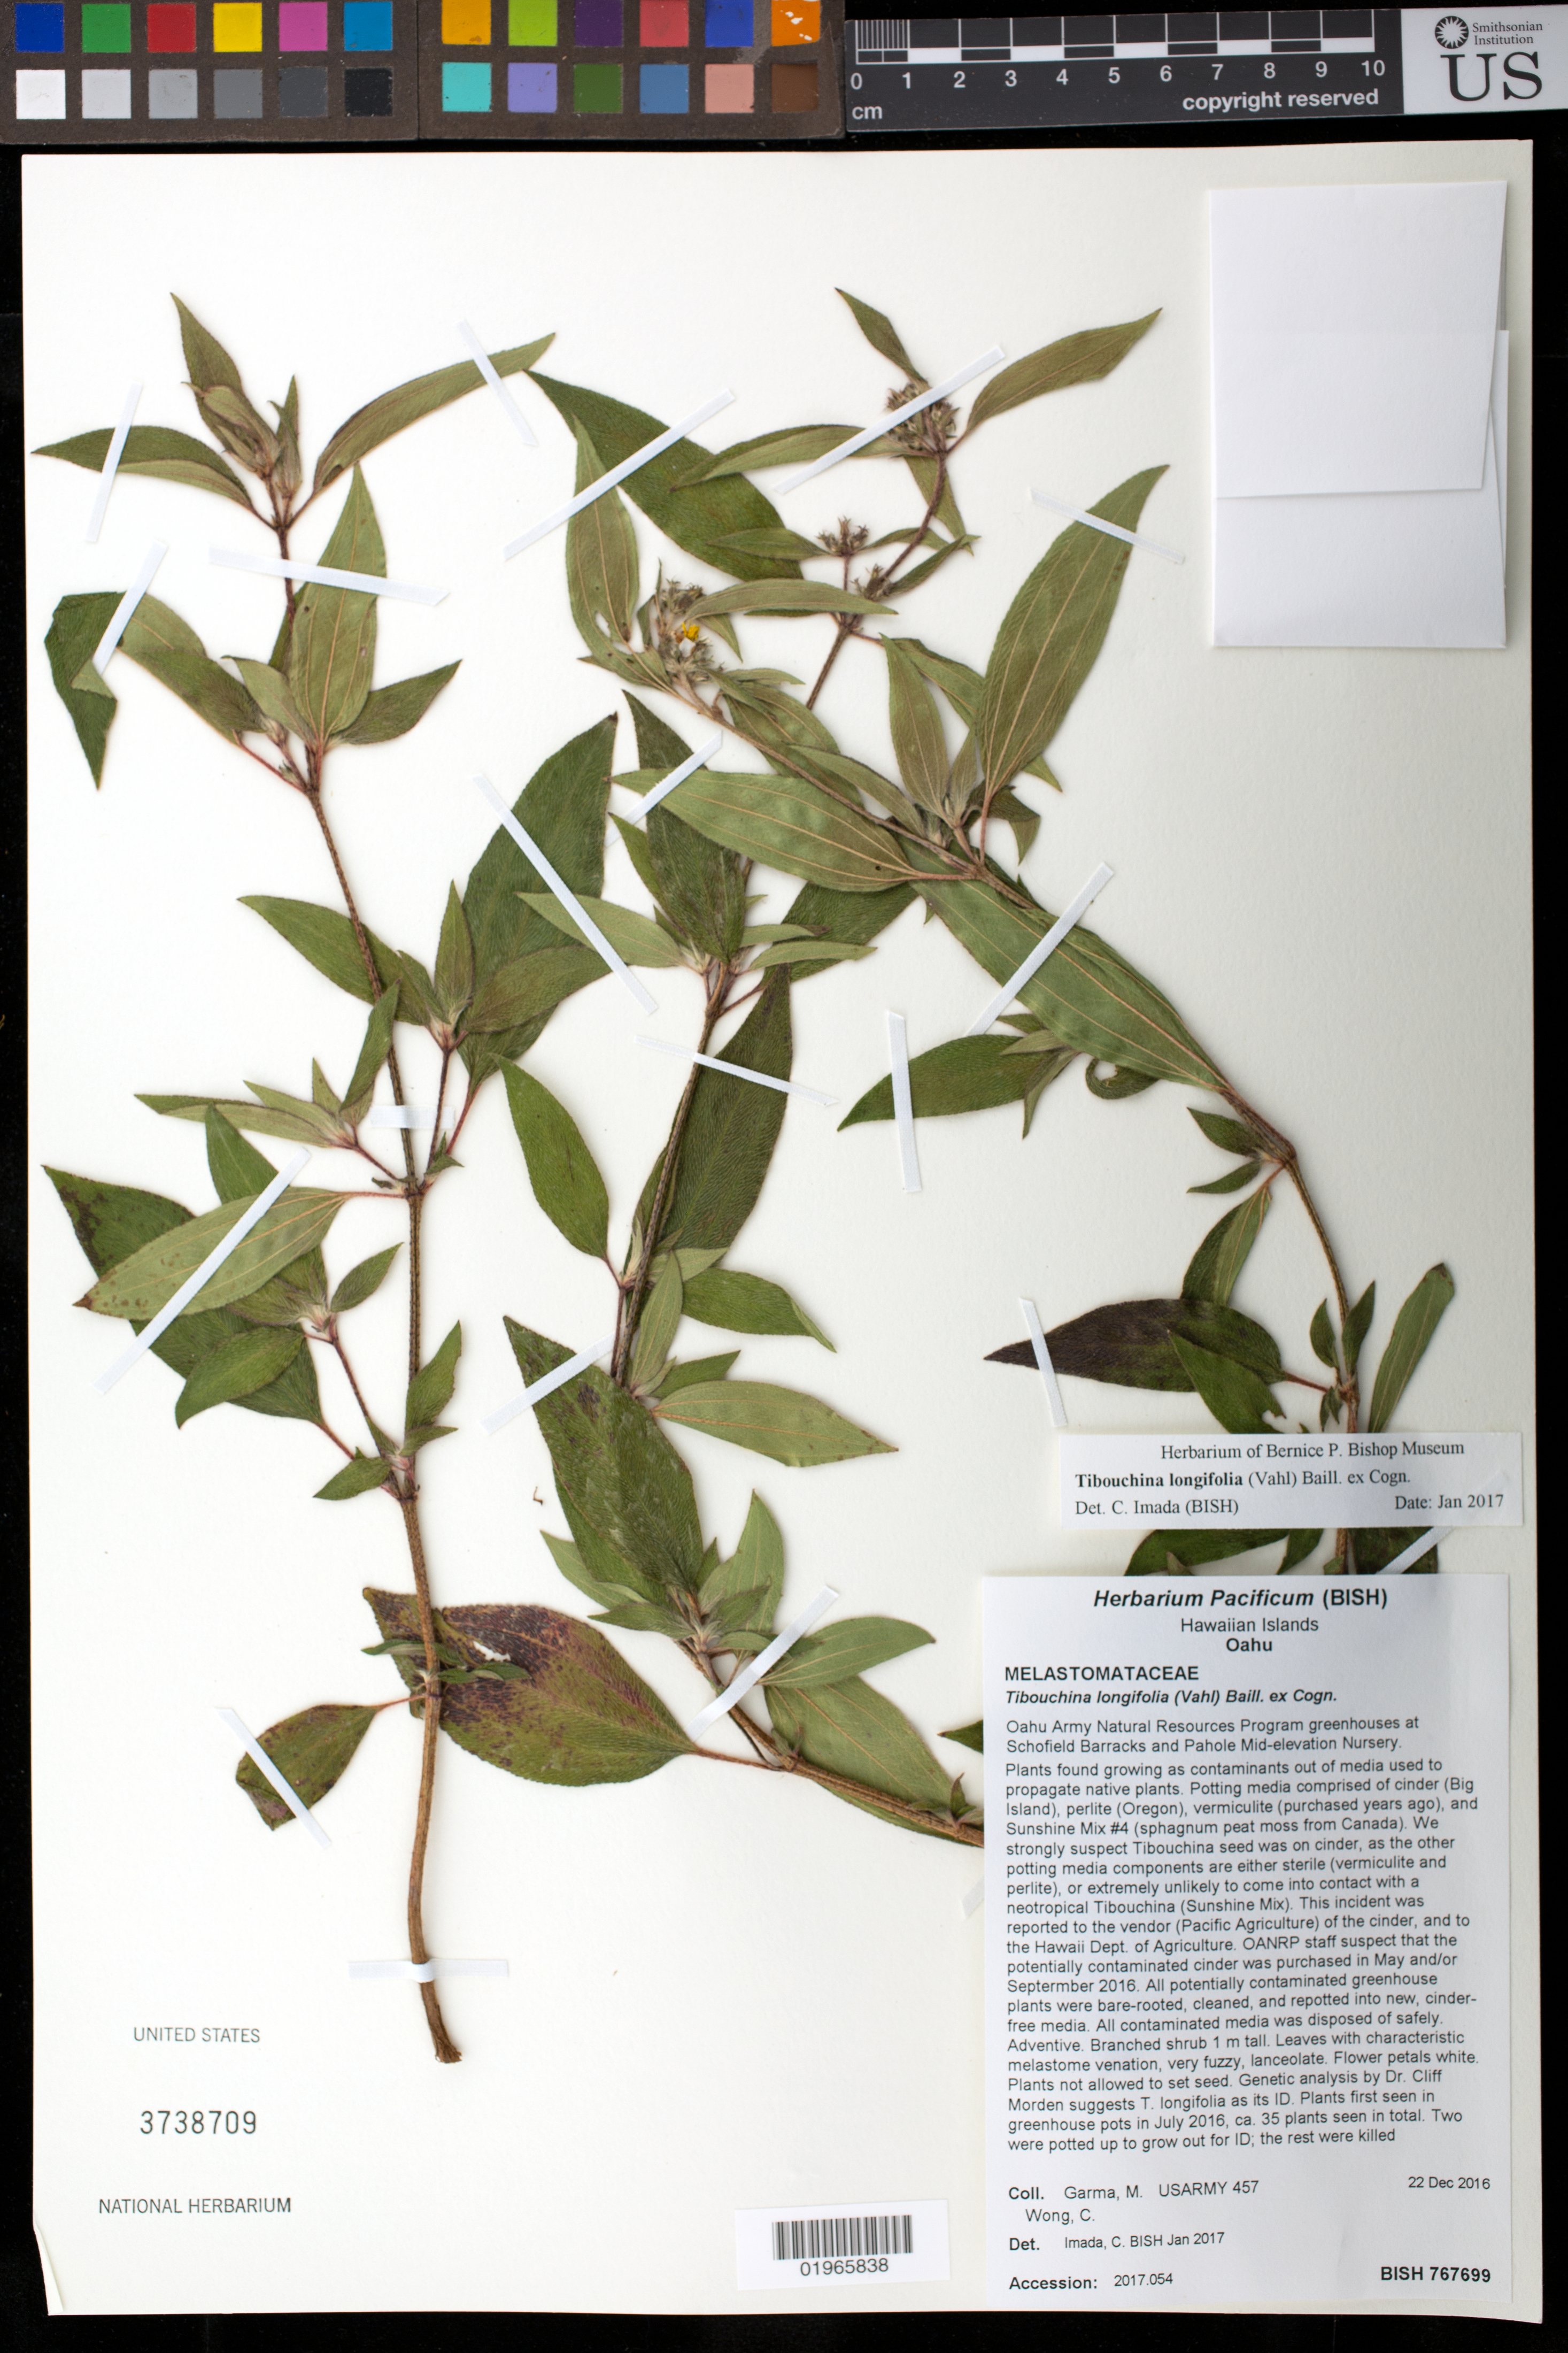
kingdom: Plantae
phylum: Tracheophyta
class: Magnoliopsida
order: Myrtales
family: Melastomataceae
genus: Chaetogastra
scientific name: Chaetogastra longifolia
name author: (Vahl) DC.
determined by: Wagner, W. L., (BOT), Smithsonian Institution - National Museum of Natural History (UNITED STATES)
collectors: M. Garma & C. Wong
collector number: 457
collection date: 2016-12-22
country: United States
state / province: Hawaii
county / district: Honolulu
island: Oahu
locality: Oahu Army Natural Resources Program greenhouses at Schofield Barracks and Pahole Mid-elevation Nursery.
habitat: Potting media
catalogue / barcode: US 3738709